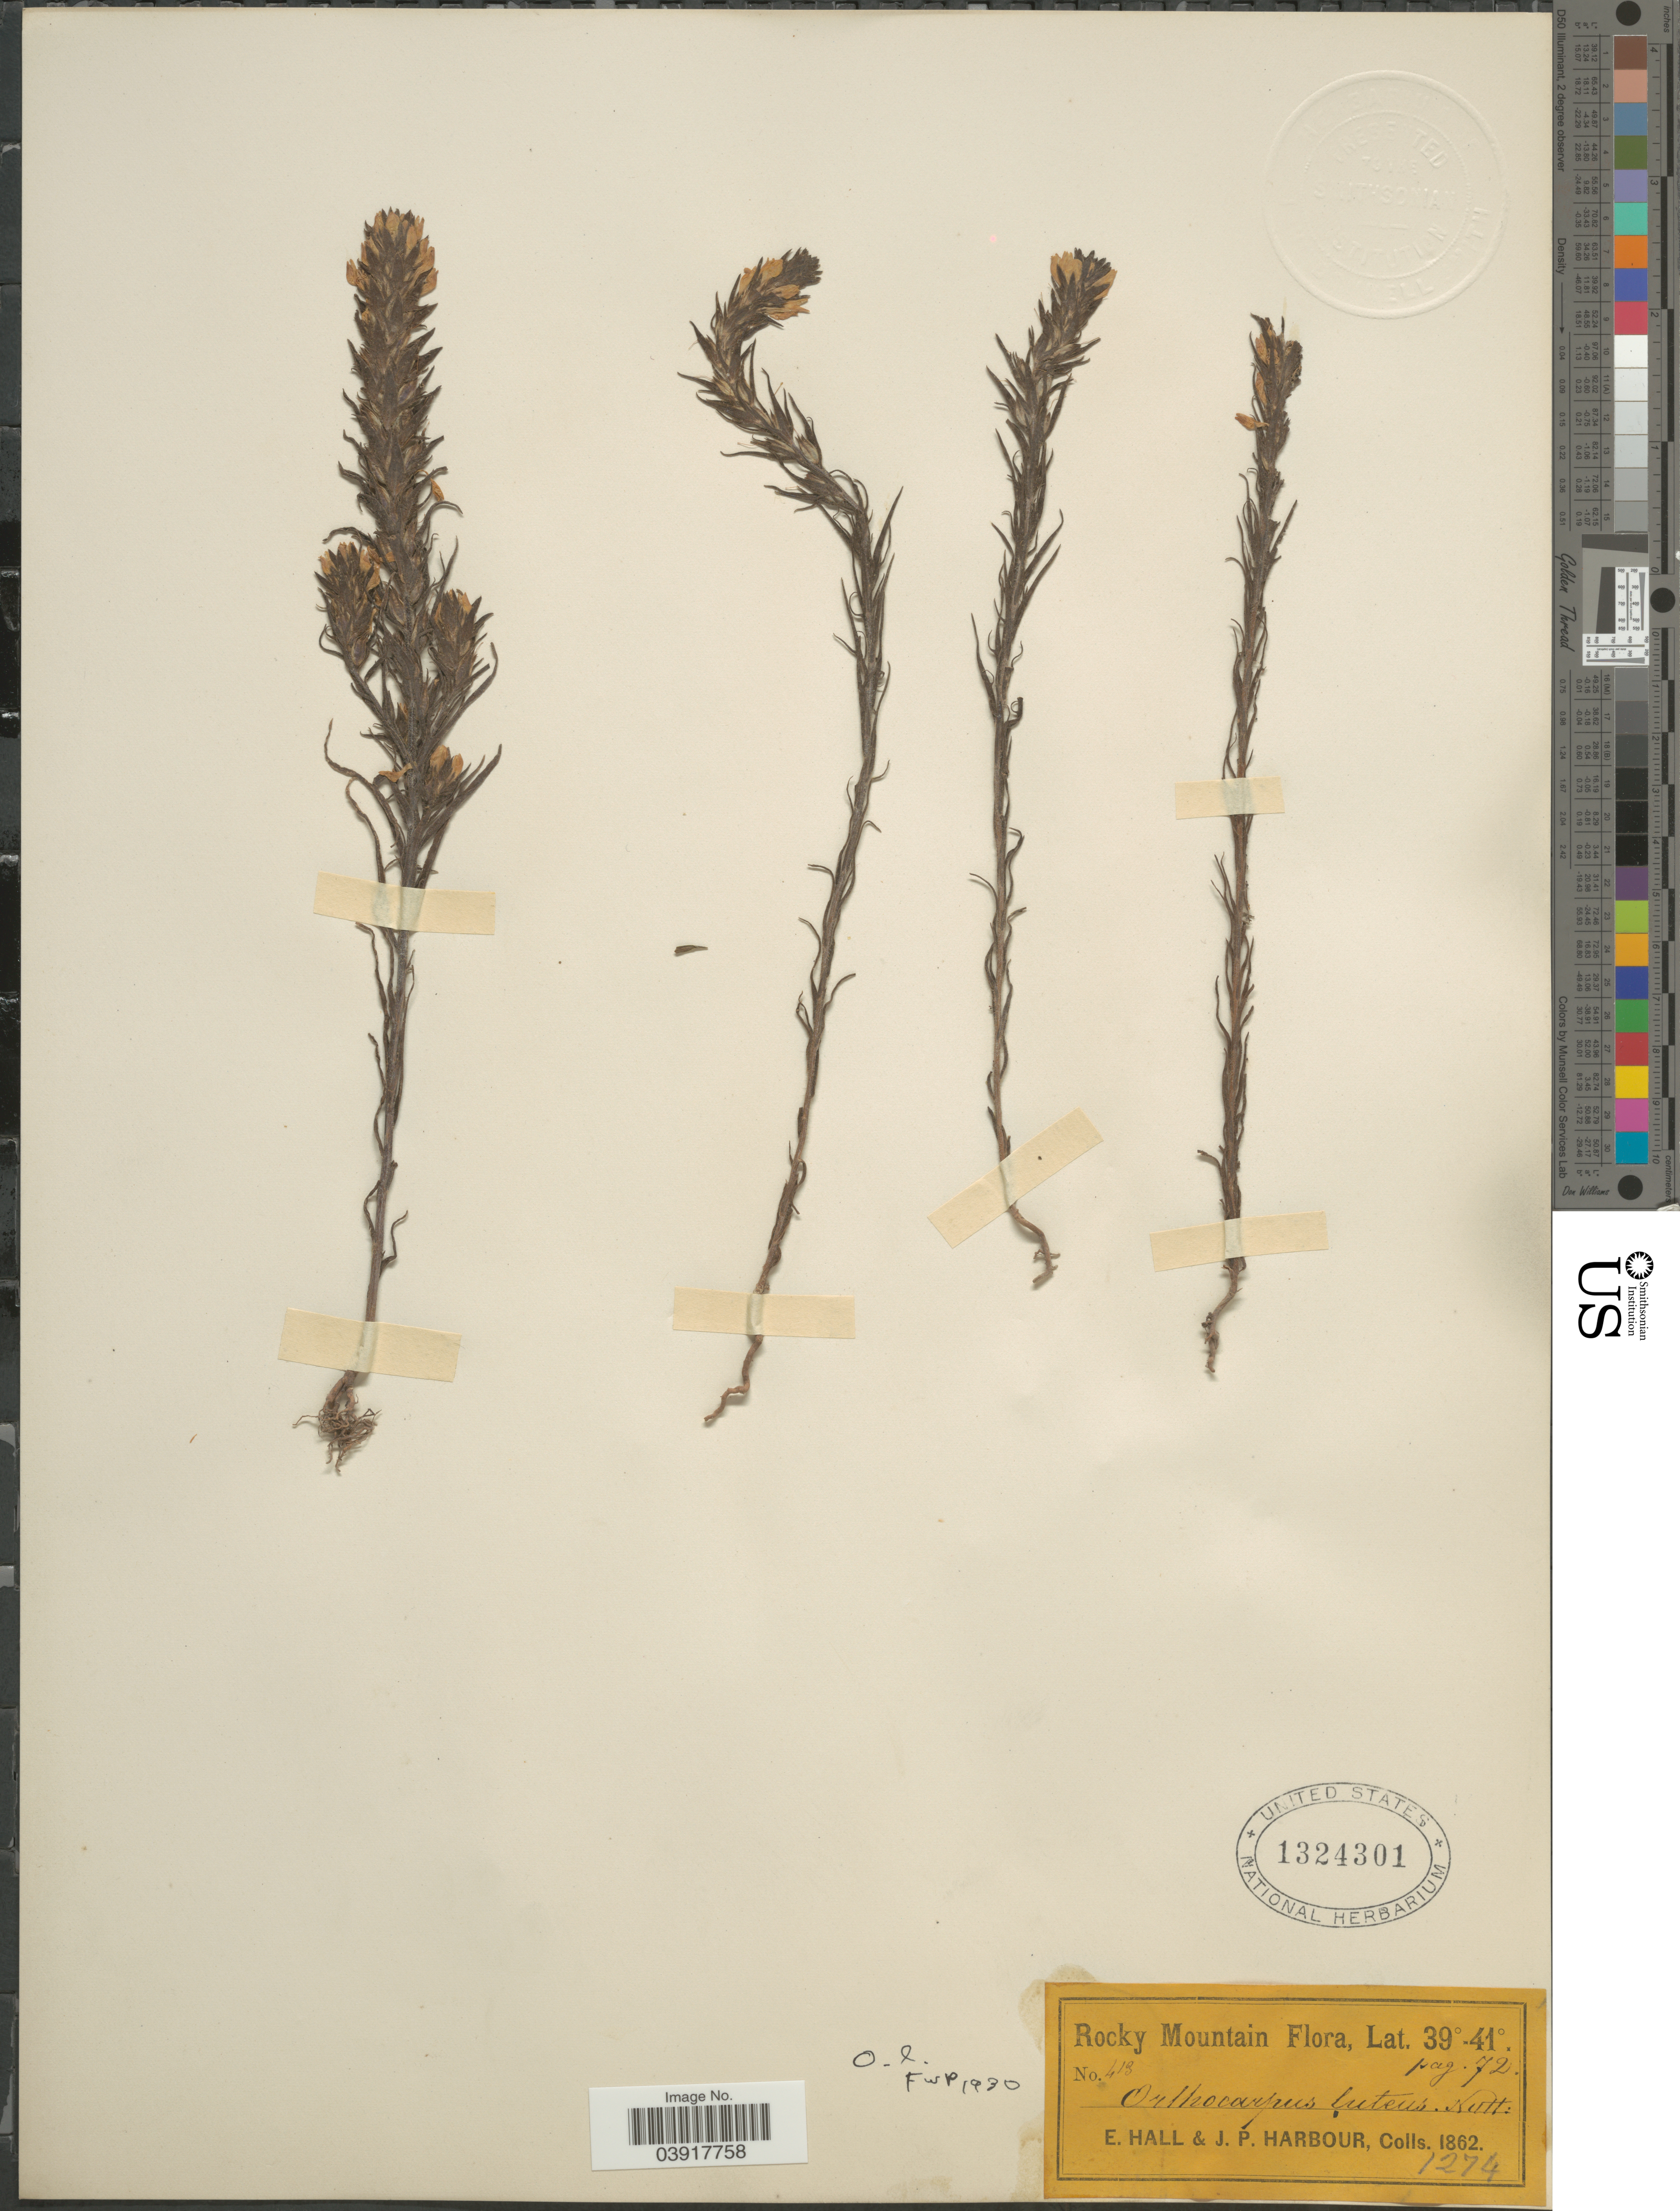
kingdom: Plantae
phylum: Tracheophyta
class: Magnoliopsida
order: Lamiales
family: Orobanchaceae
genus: Orthocarpus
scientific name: Orthocarpus luteus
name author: Nutt.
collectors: E. Hall & J. Harbour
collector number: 413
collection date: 1862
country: United States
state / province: Colorado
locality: Rocky Mountain.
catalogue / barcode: US 1324301